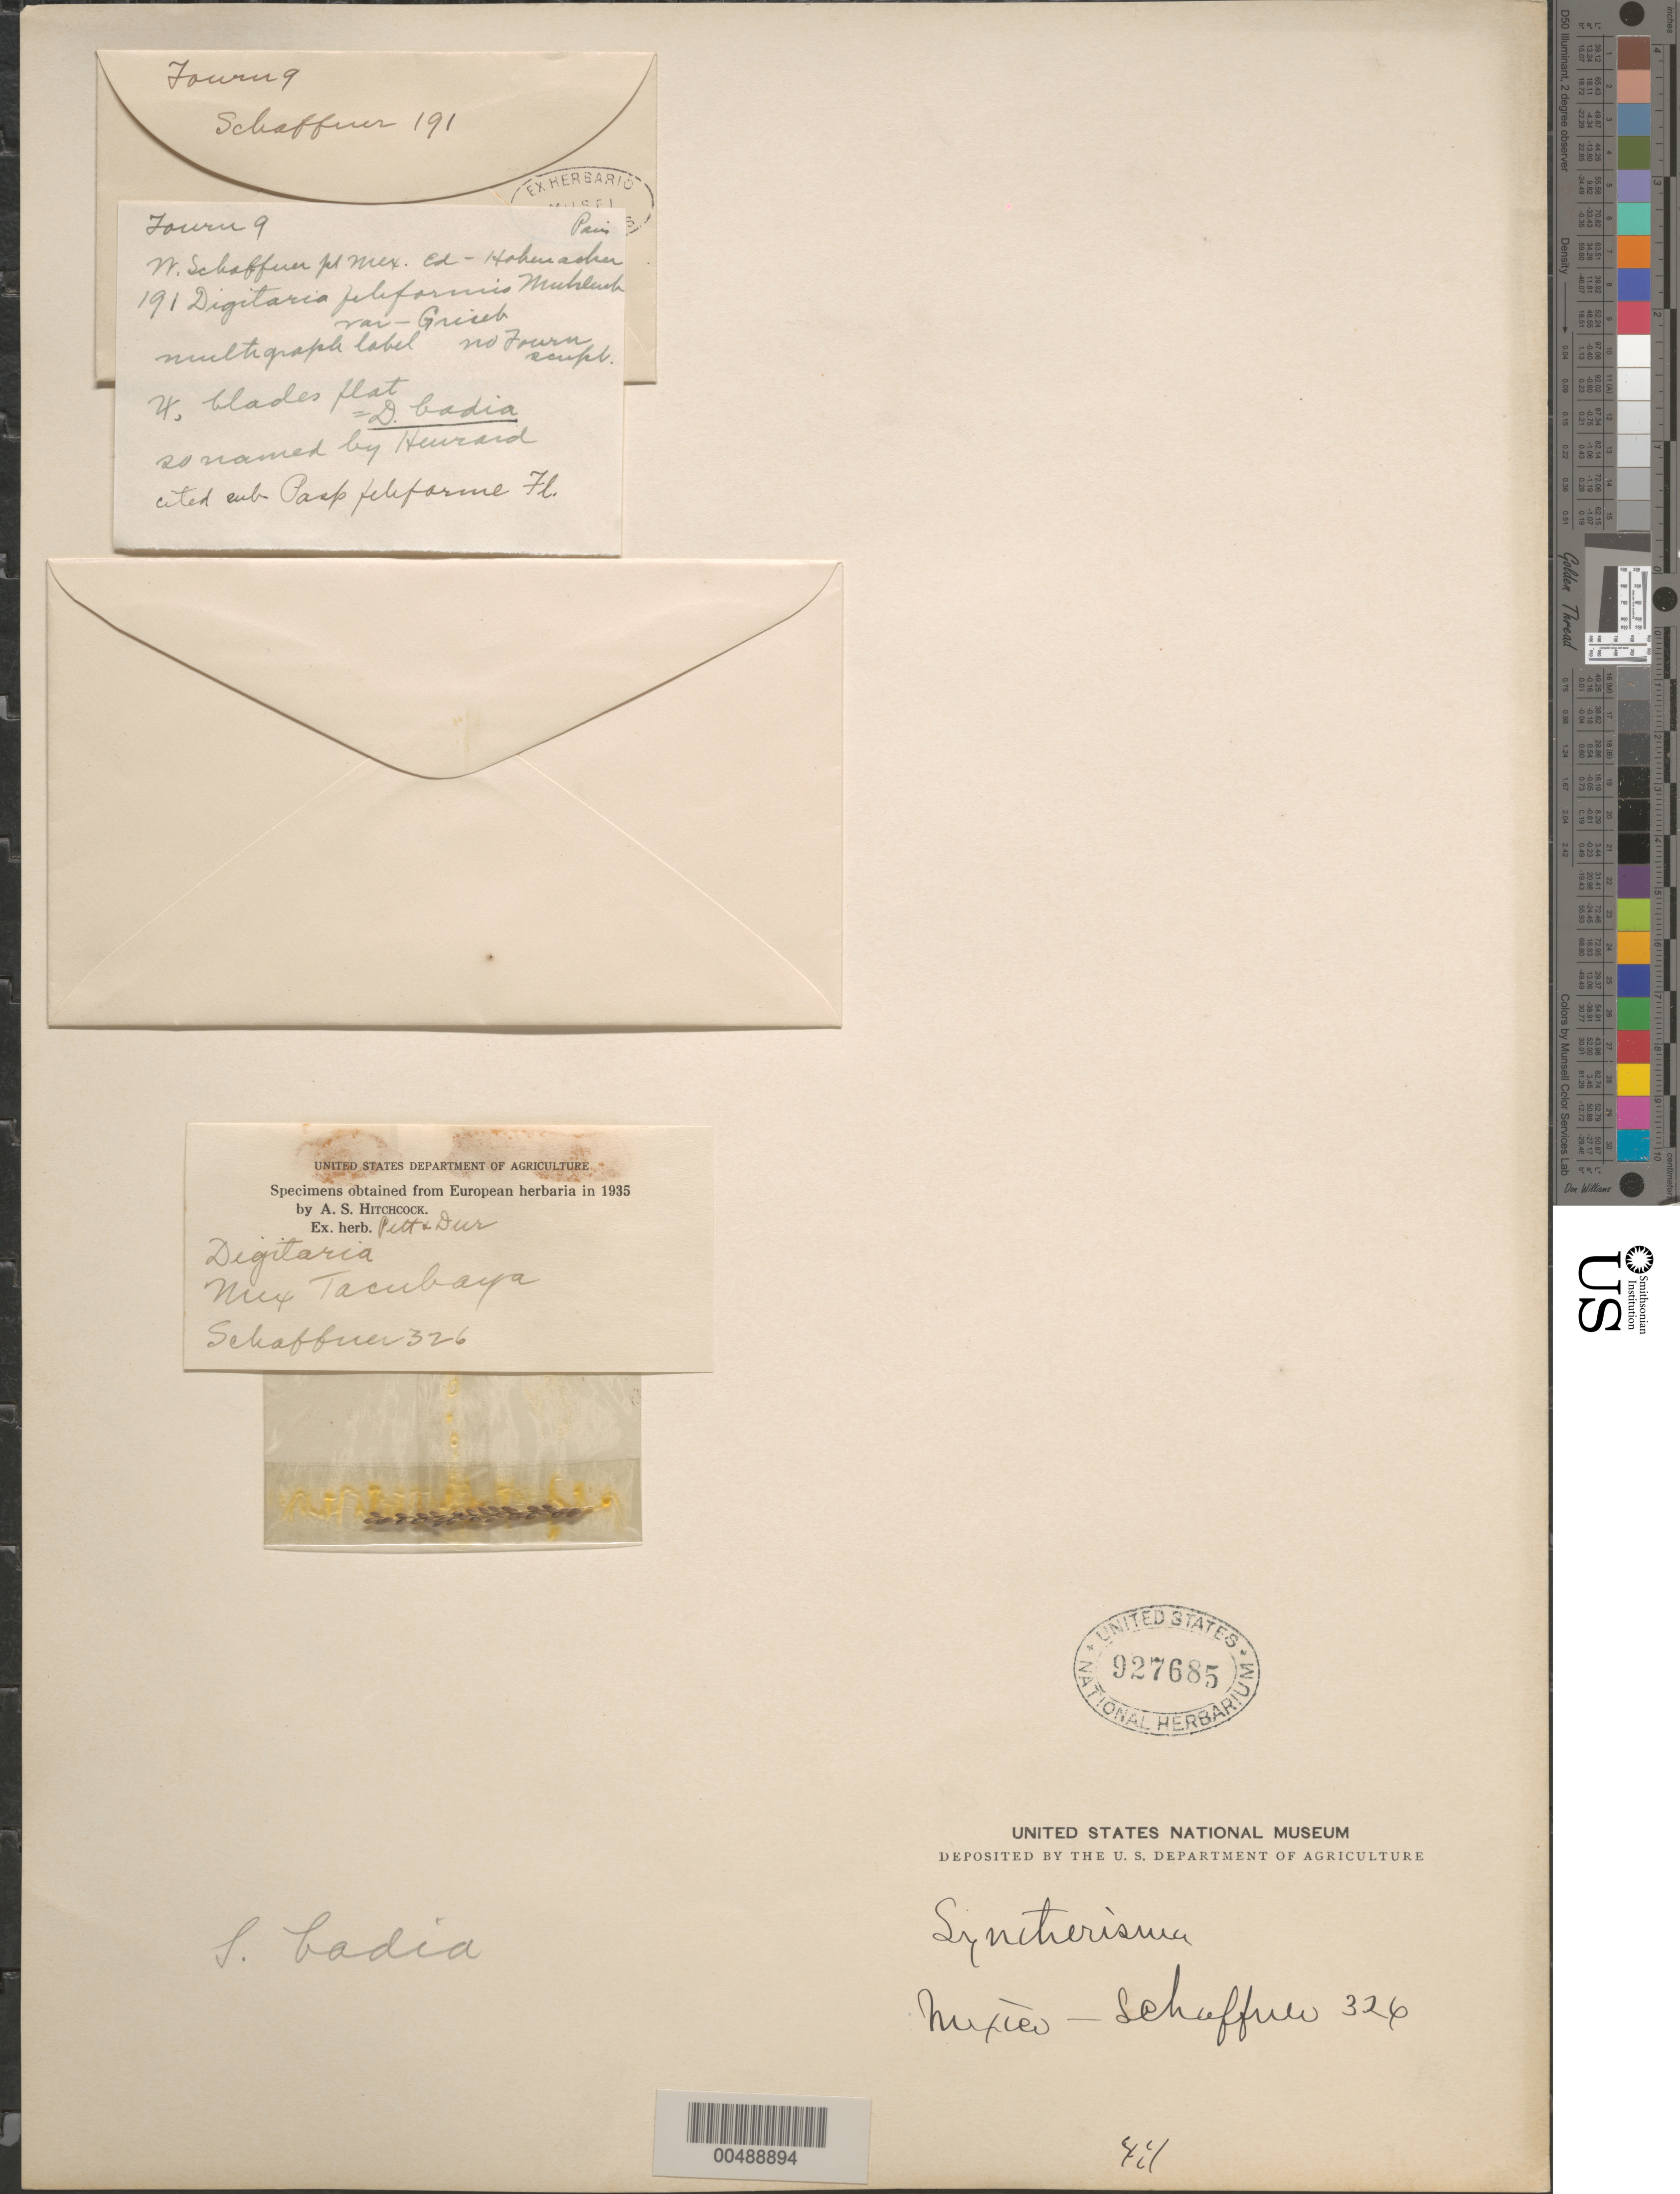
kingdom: Plantae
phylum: Tracheophyta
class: Liliopsida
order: Poales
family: Poaceae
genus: Digitaria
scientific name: Digitaria badia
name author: (Scribn. & Merr.) Fernald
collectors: -. Schaffner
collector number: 326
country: Mexico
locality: Tacubaya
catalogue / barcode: US 927685